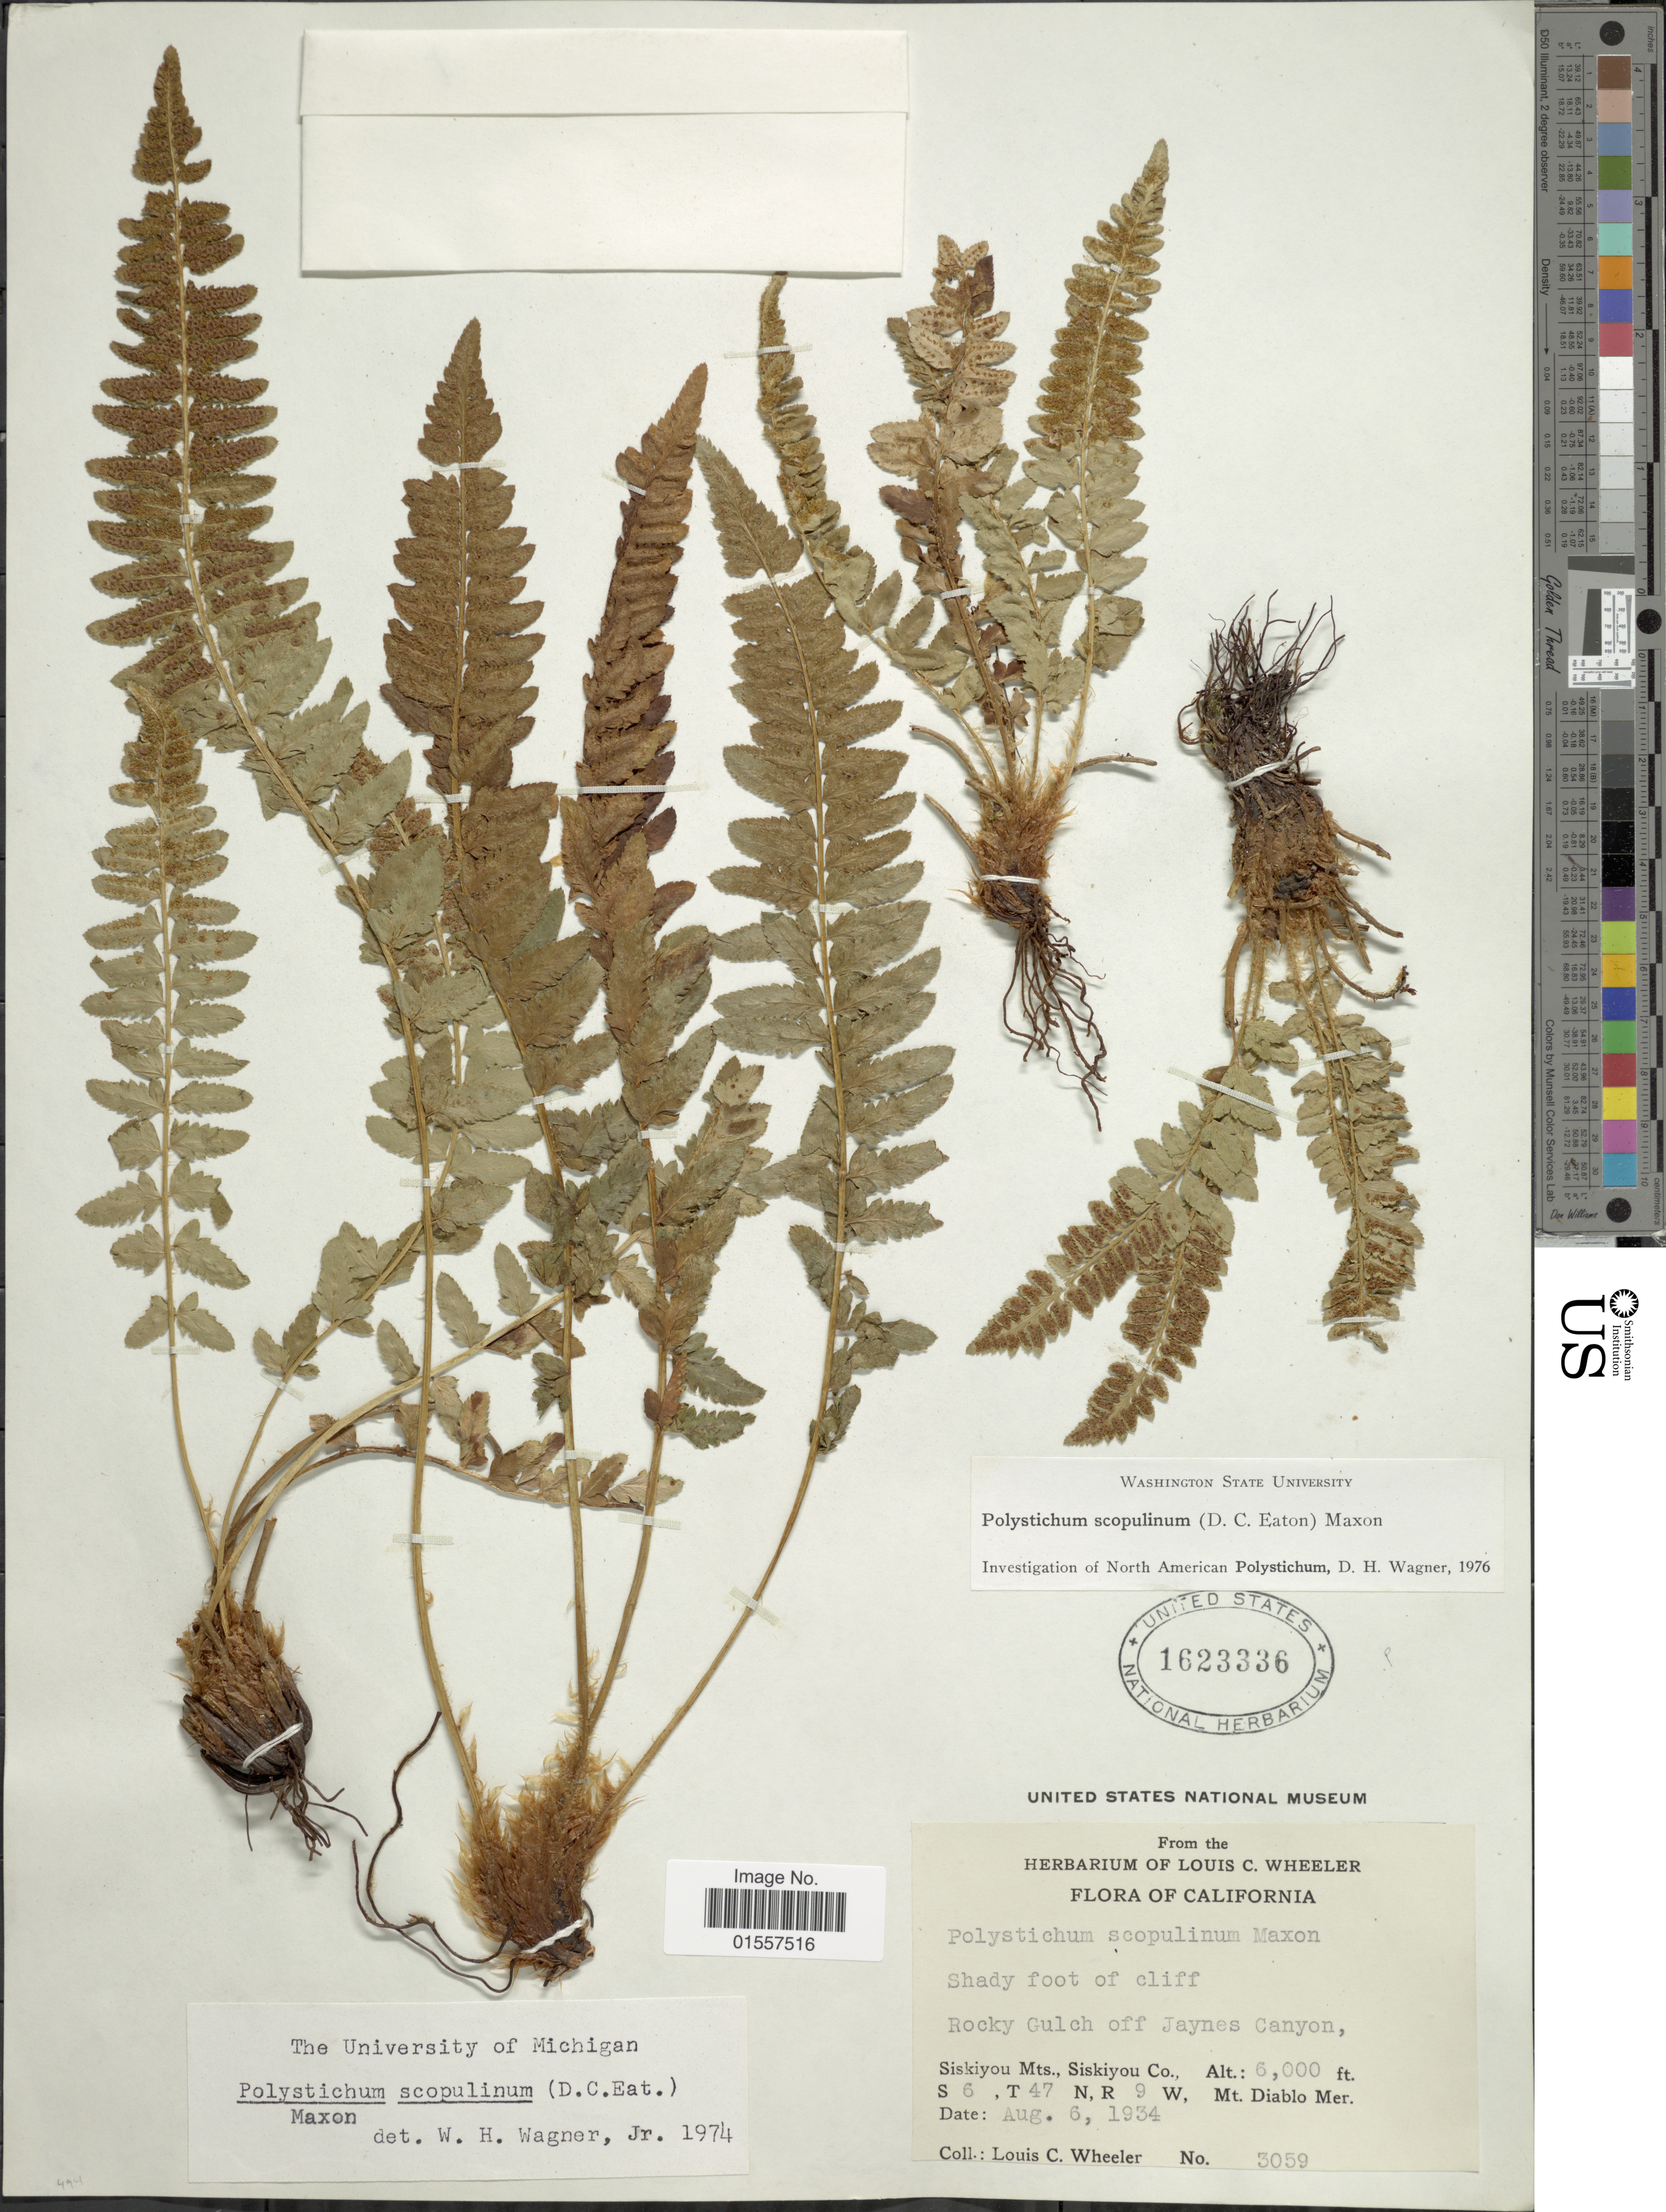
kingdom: Plantae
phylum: Tracheophyta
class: Polypodiopsida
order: Polypodiales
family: Dryopteridaceae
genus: Polystichum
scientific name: Polystichum scopulinum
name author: (D.C. Eaton) Maxon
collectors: L. C. Wheeler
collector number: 3059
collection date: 1934-08-06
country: United States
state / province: California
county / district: Siskiyou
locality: Rocky Gulch off Jaynes Canyon, Siskiyou Mts., Siskiyou Co., S6, T47N, R9W, Mt. Diablo Mer.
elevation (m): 1829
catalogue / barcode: US 1623336